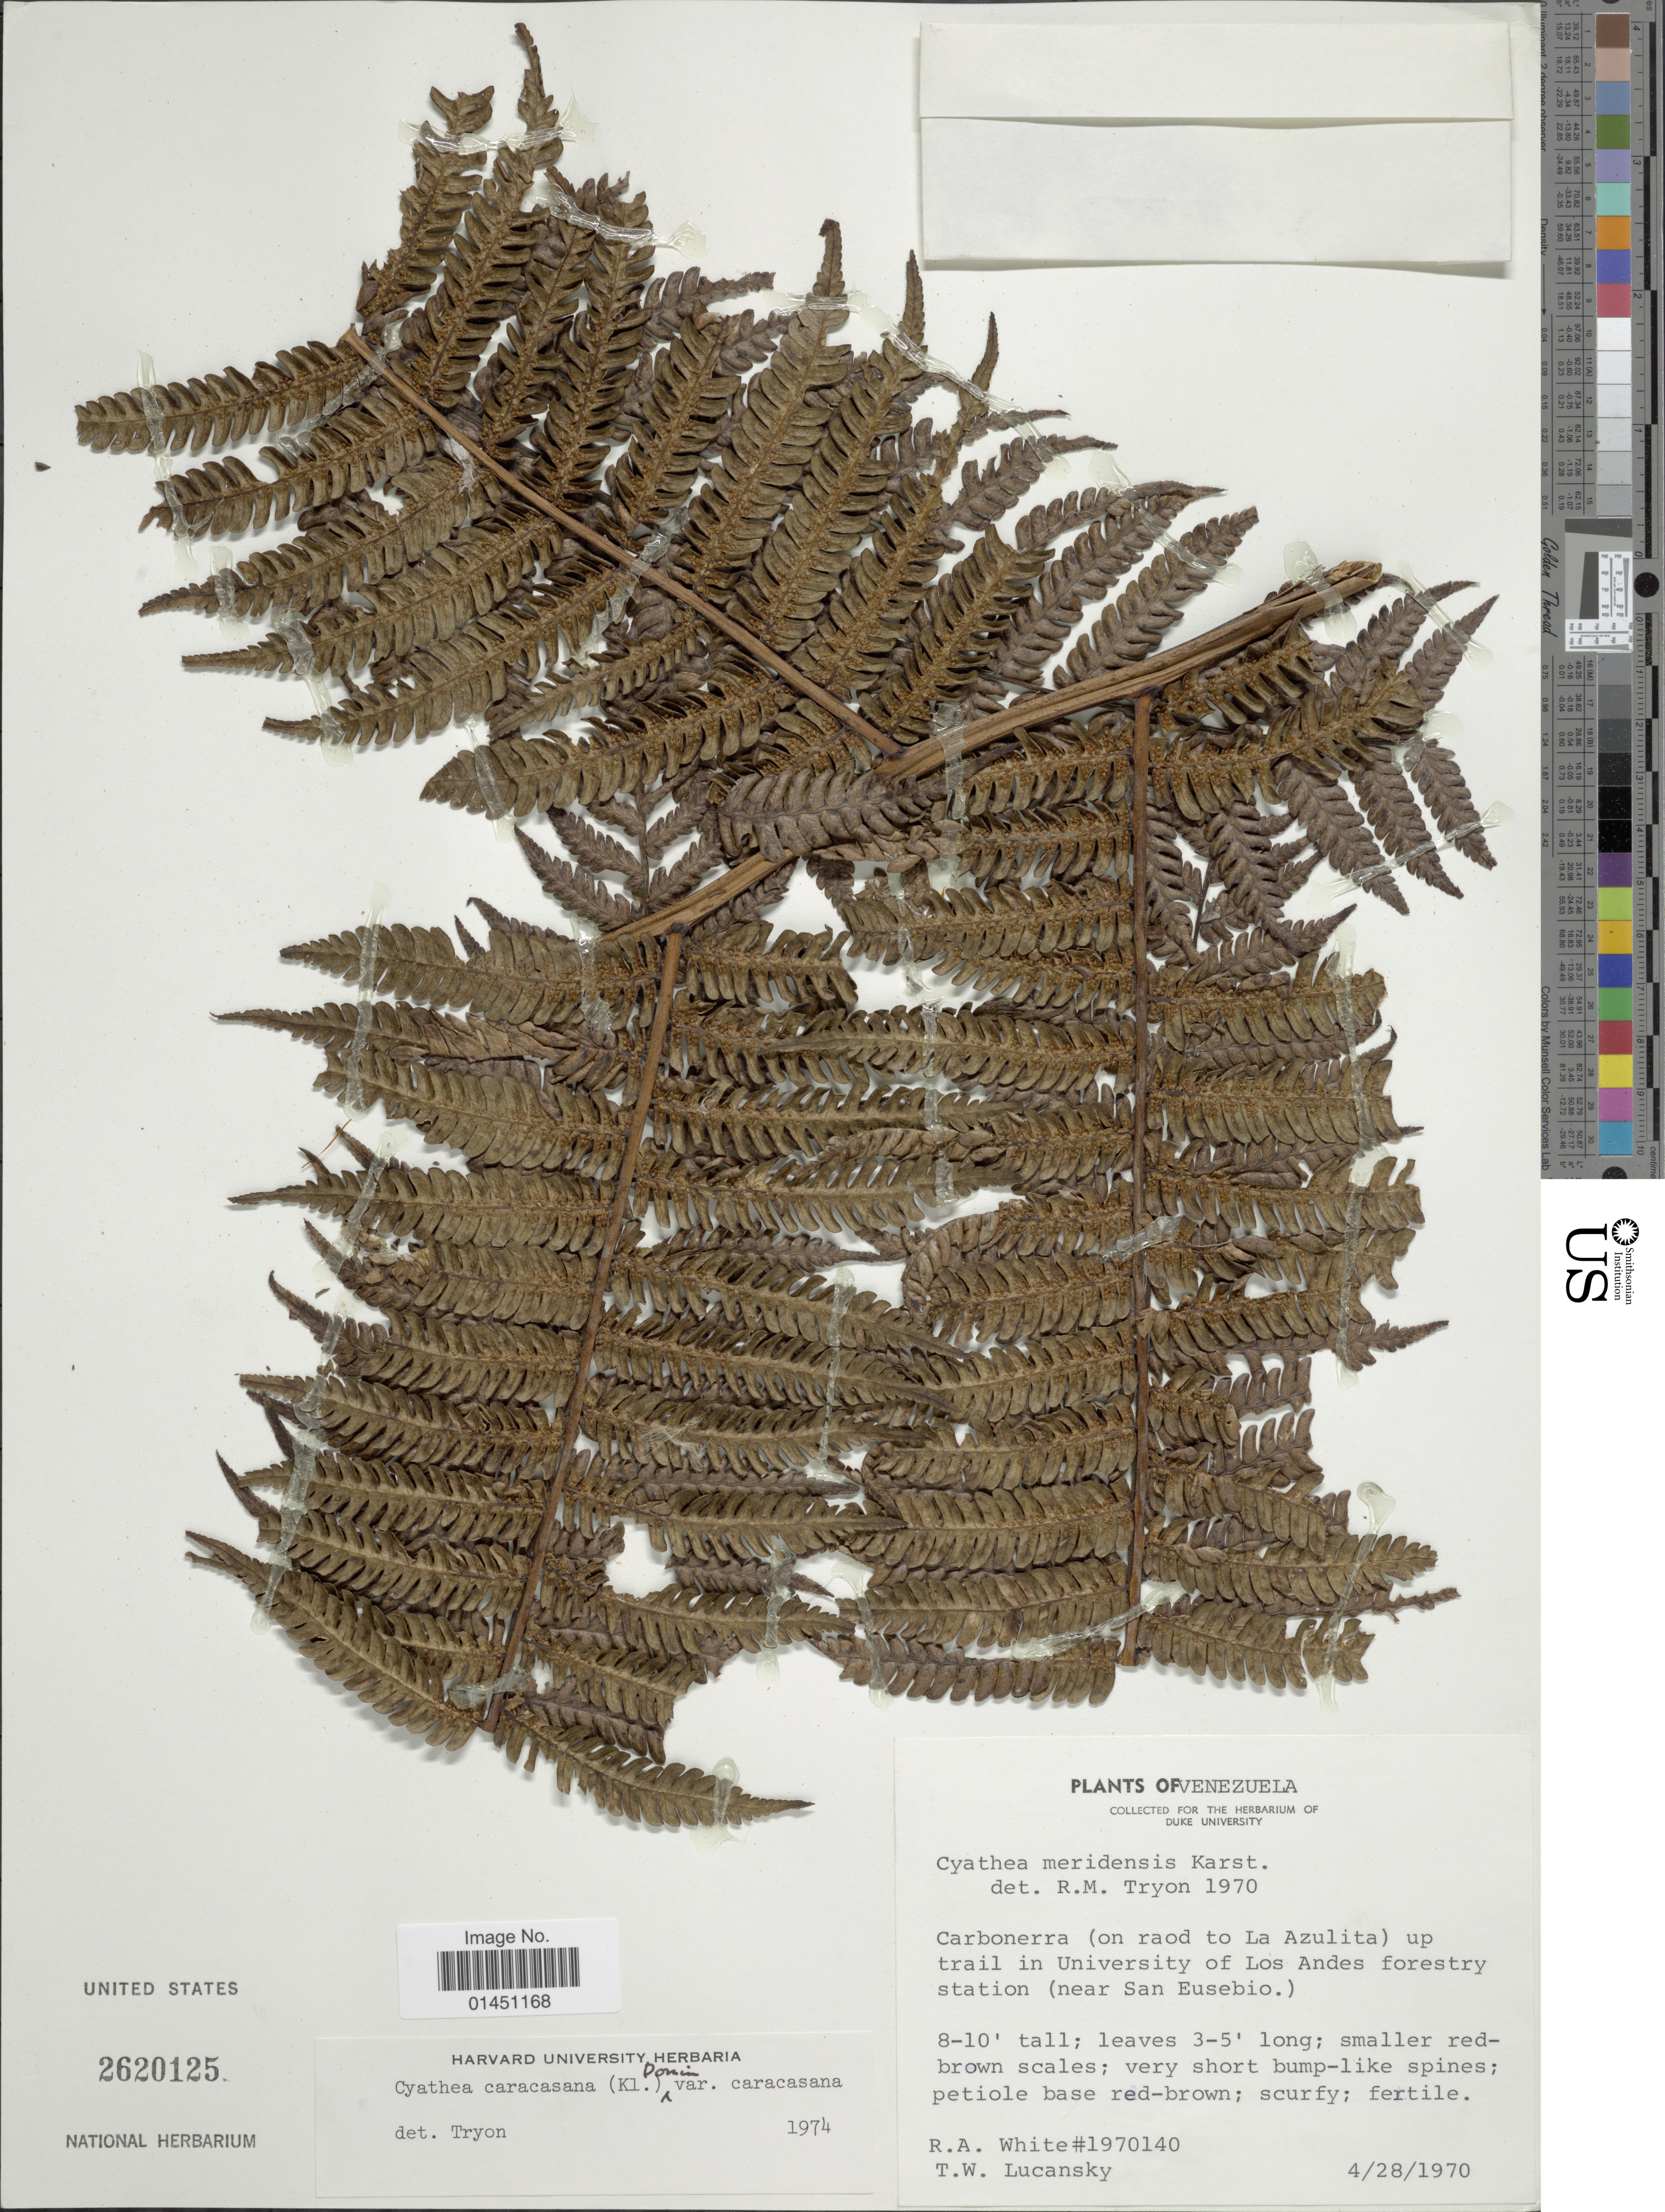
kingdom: Plantae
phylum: Tracheophyta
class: Polypodiopsida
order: Cyatheales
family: Cyatheaceae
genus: Cyathea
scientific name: Cyathea caracasana var. caracasana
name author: (Klotzsch) Domin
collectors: R. A. White & T. Lucansky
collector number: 1970140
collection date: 1970-04-28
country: Venezuela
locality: Carbonerra (on road to la Azulita) up trail in University of Los Andes forestry station (near San Eusebio)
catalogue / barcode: US 2620125